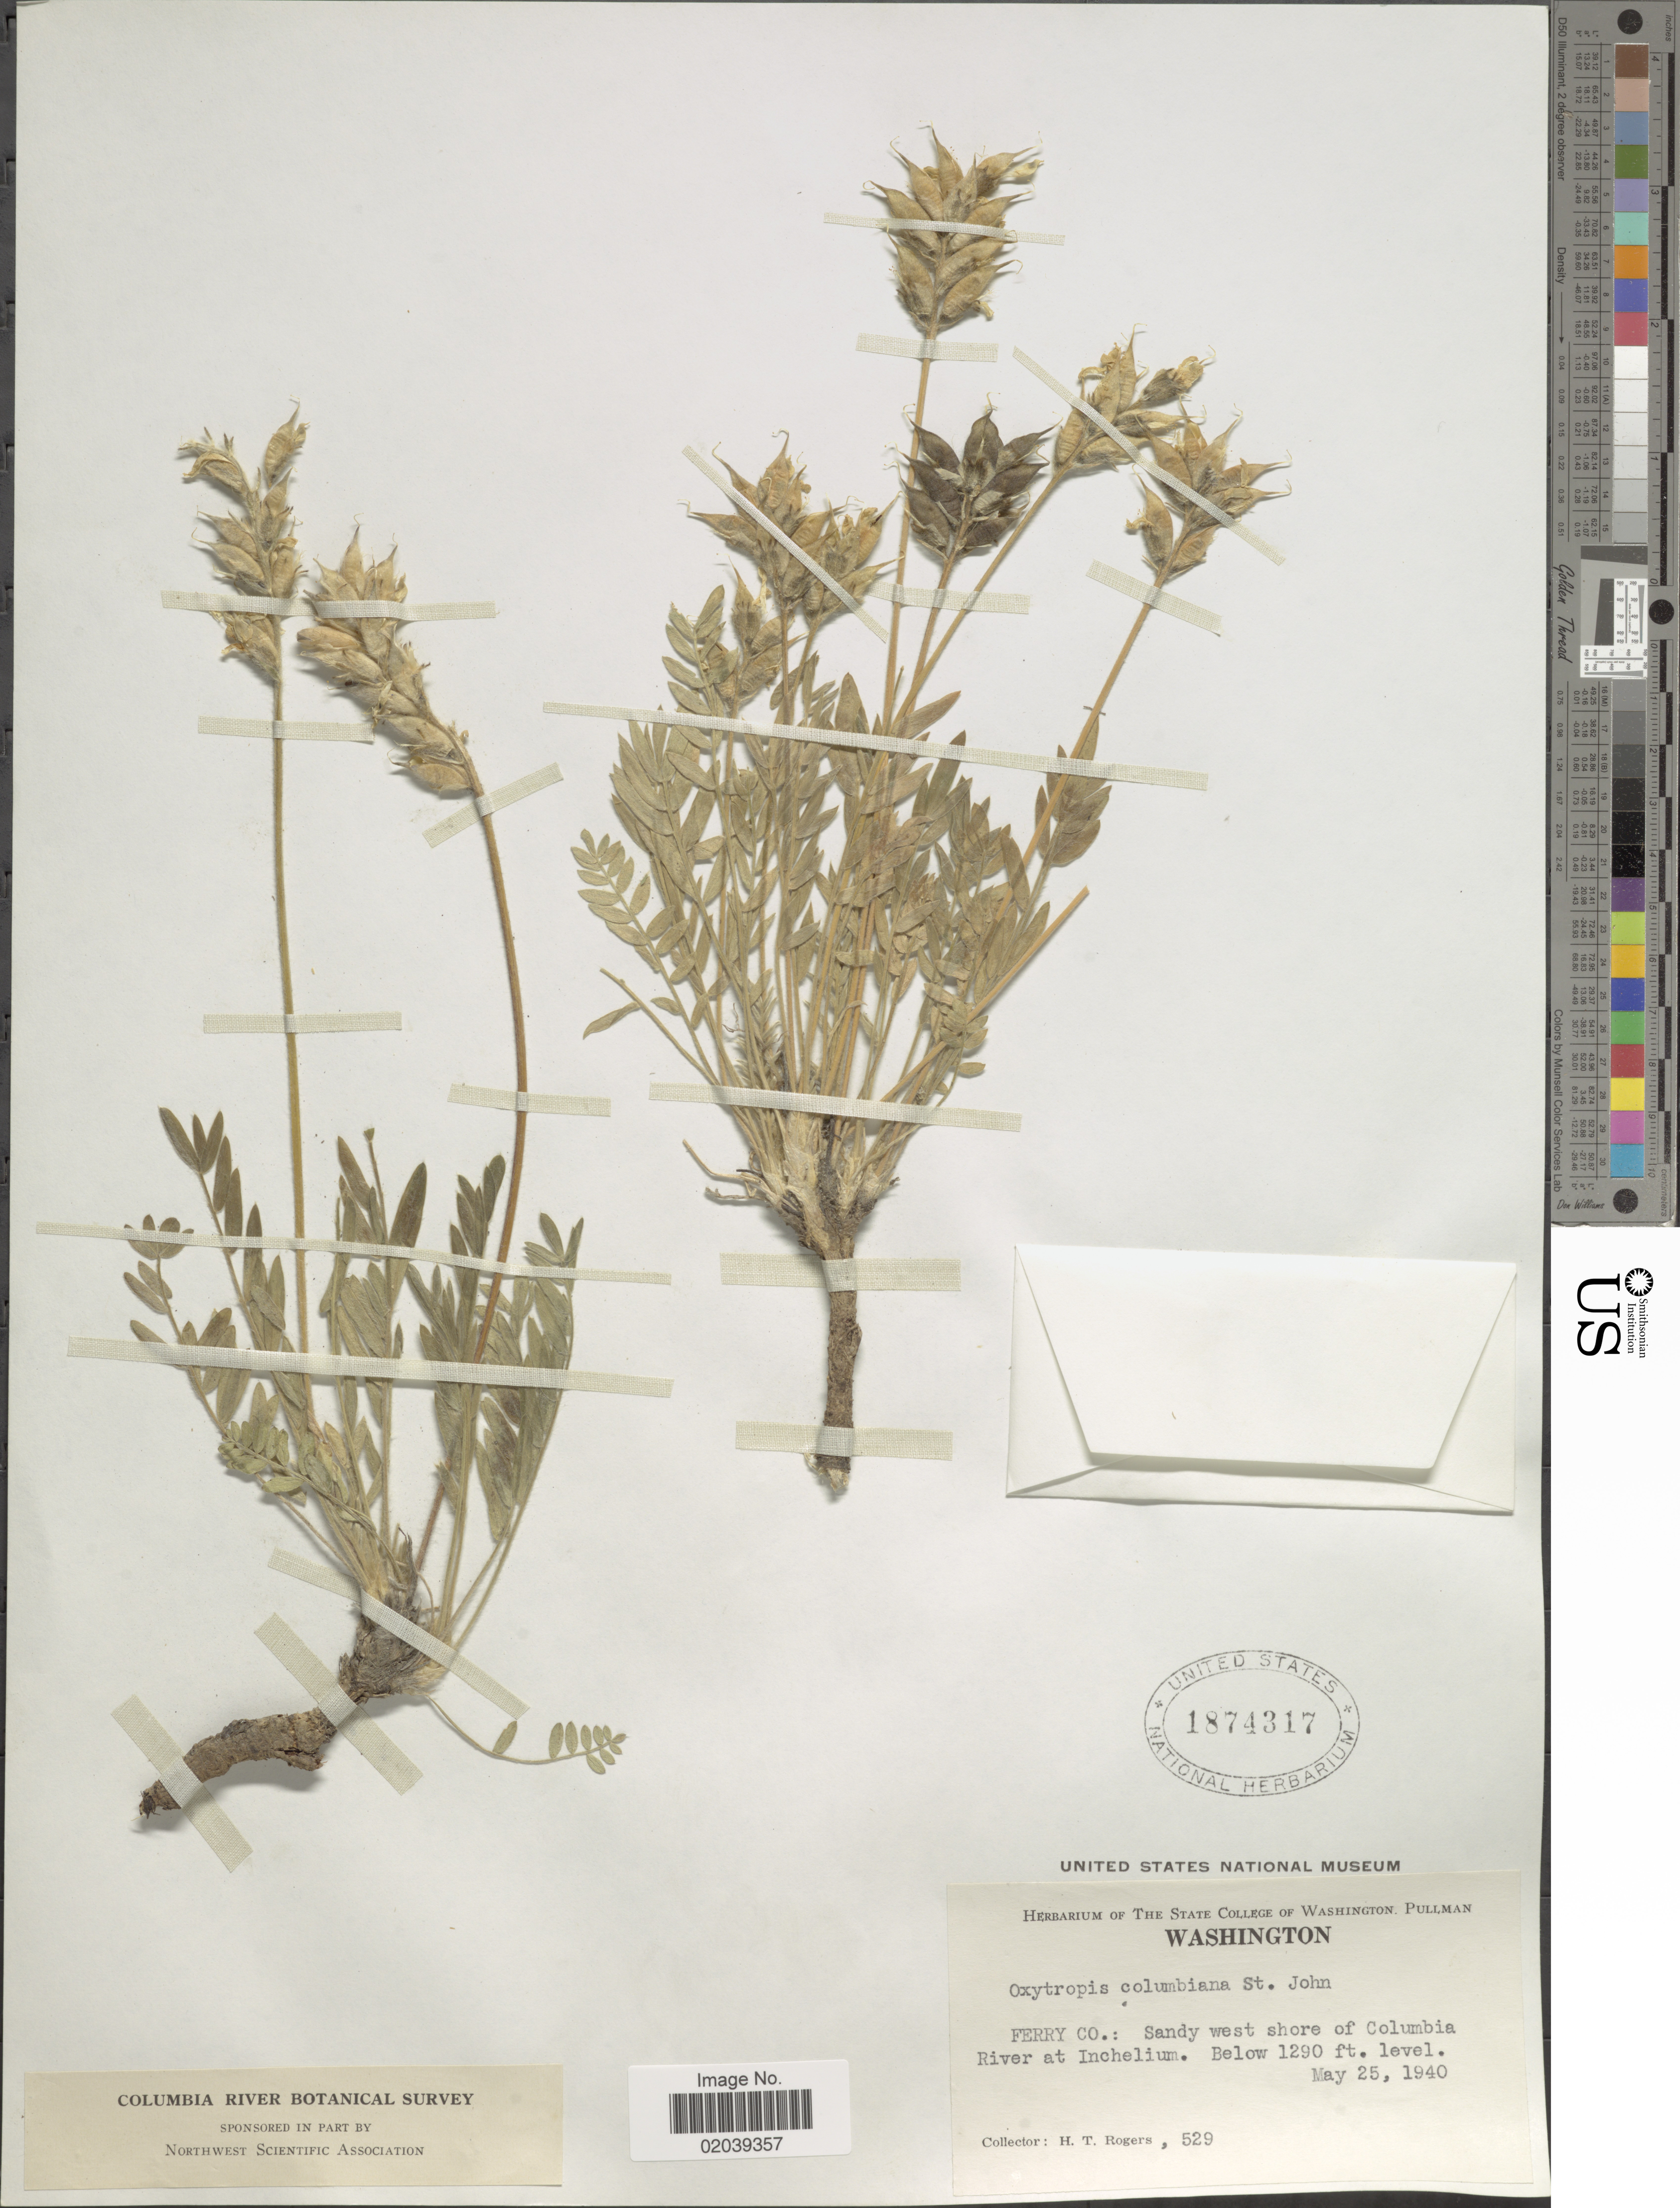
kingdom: Plantae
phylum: Tracheophyta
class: Magnoliopsida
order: Fabales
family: Fabaceae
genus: Oxytropis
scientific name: Oxytropis campestris var. columbiana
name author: (H. St. John) Barneby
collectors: H. Rogers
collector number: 529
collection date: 1940-05-25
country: United States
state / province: Washington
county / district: Ferry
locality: Ferry Co.: Sandy west shore of Colombia River at Inchelium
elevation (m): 393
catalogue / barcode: US 1874317